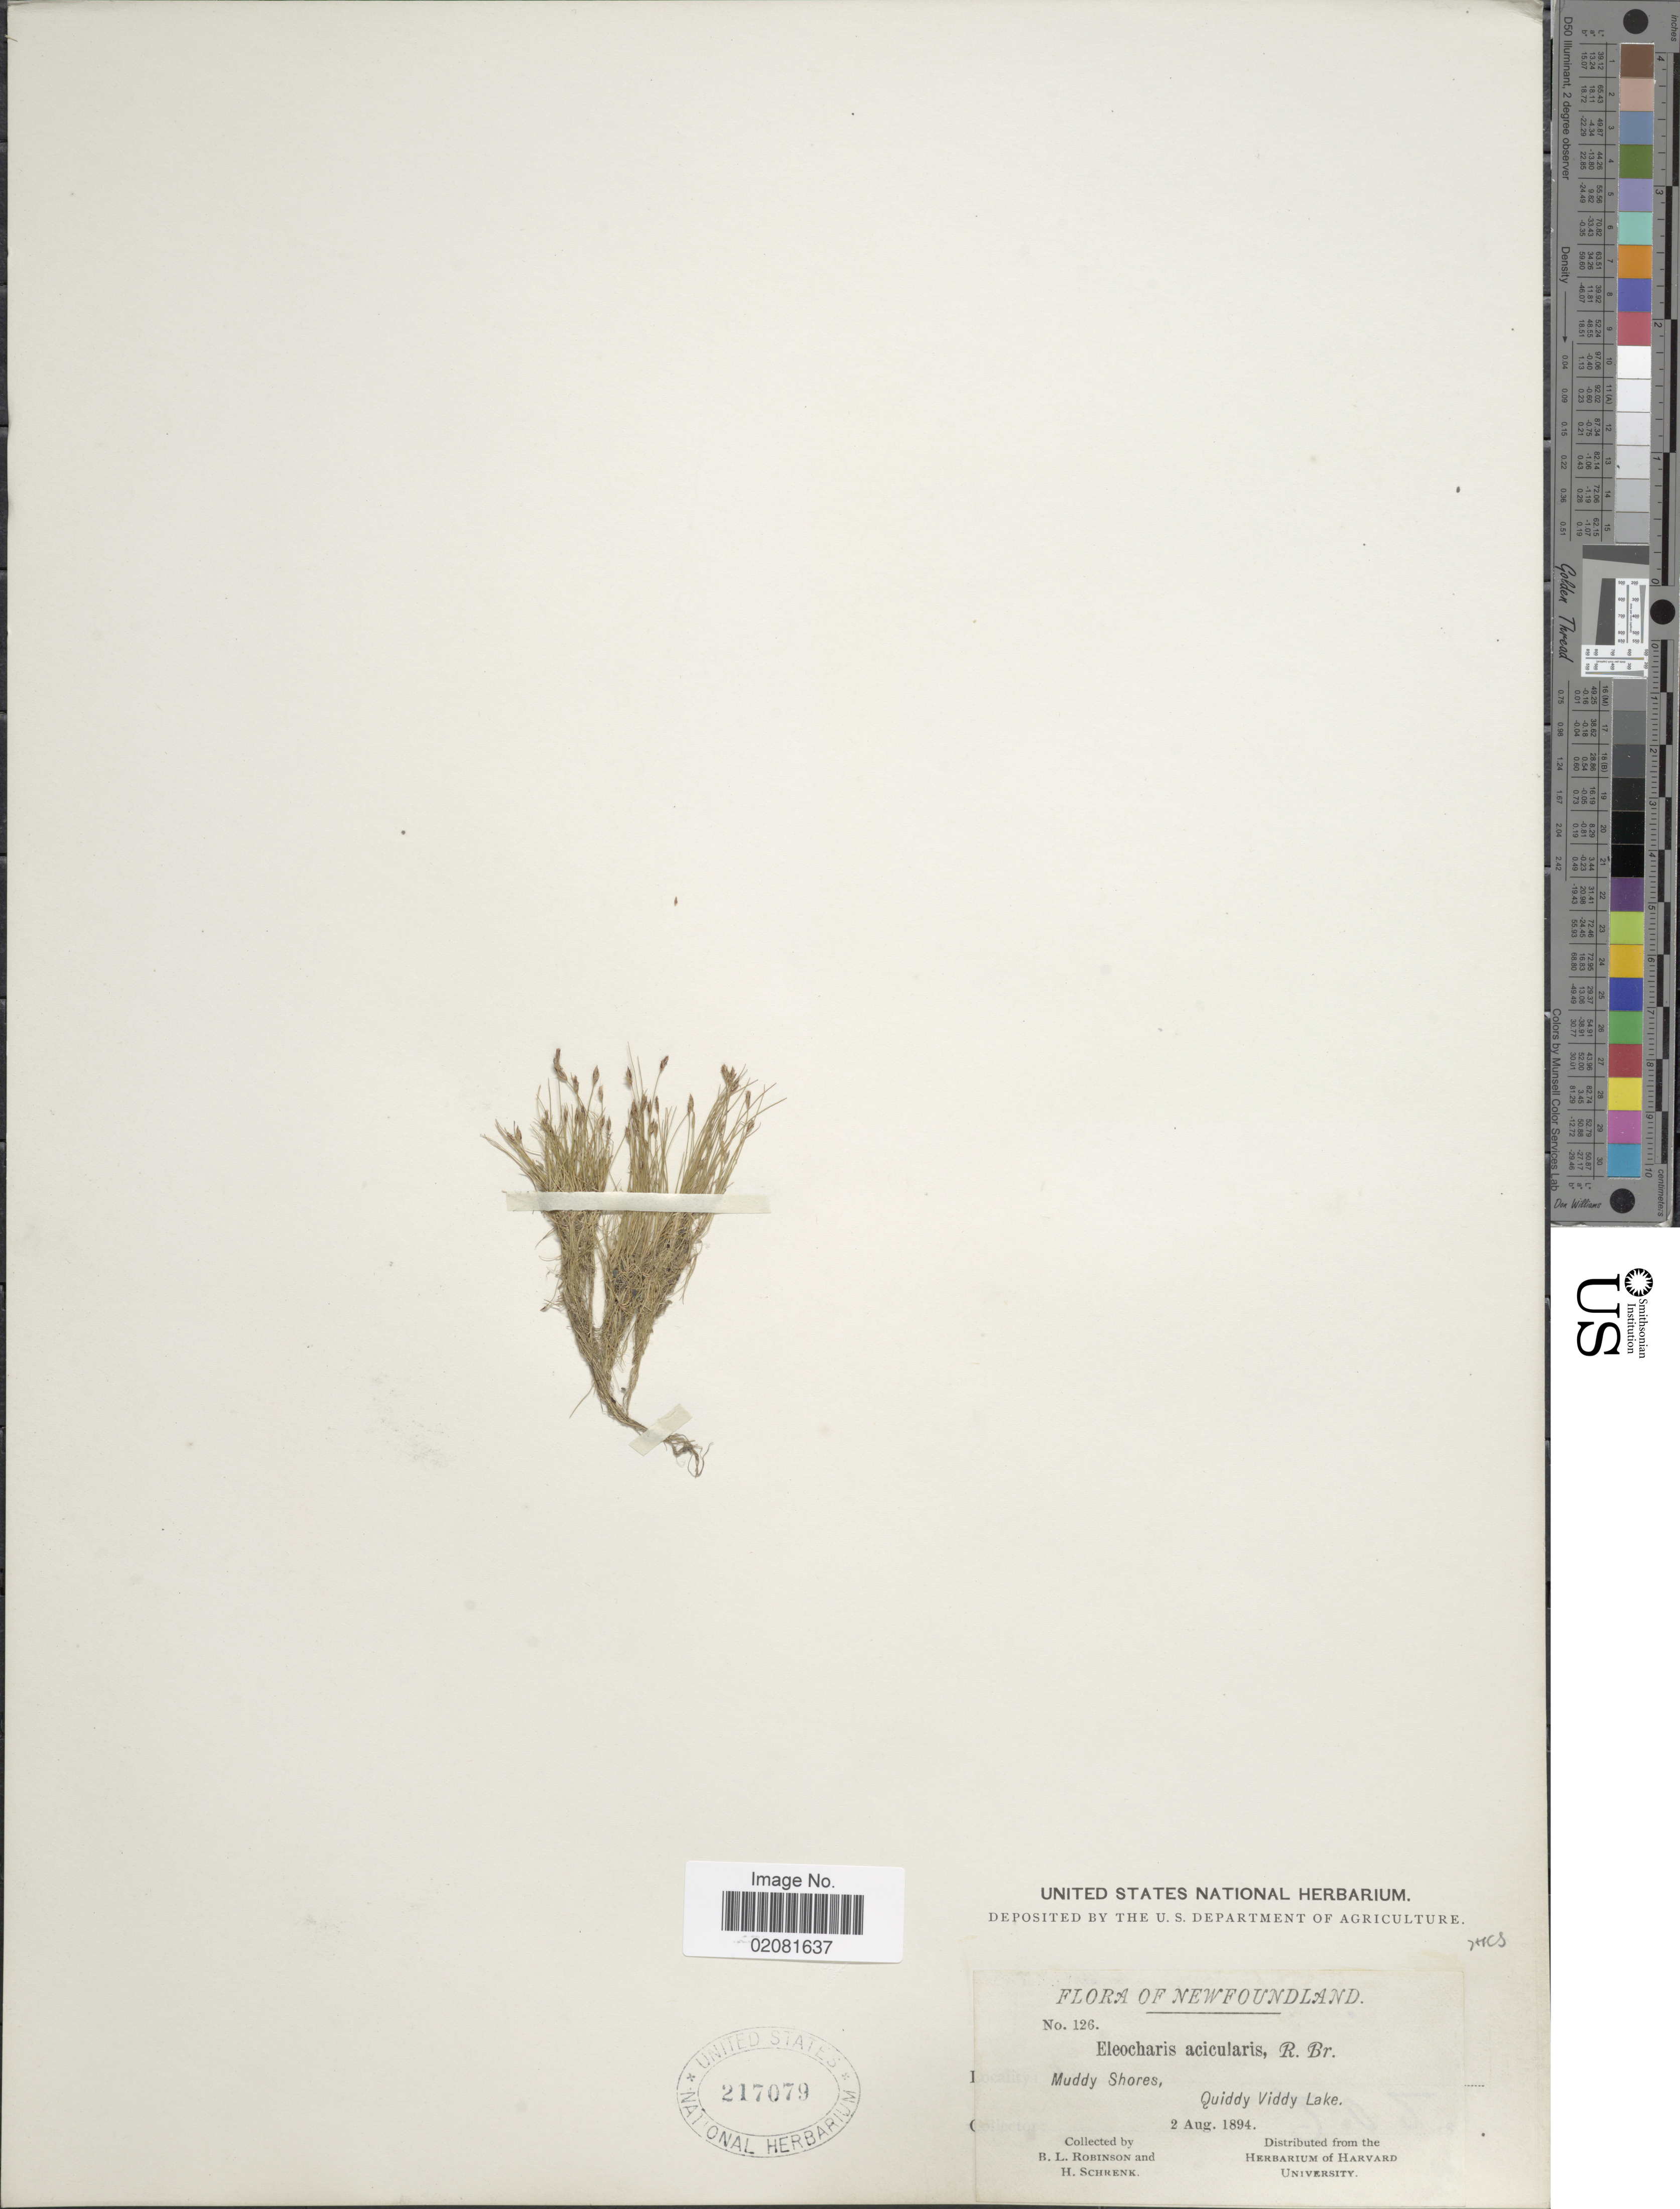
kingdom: Plantae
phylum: Tracheophyta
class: Liliopsida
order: Poales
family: Cyperaceae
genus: Eleocharis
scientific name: Eleocharis acicularis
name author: (L.) Roem. & Schult.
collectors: R. L. Robinson & H. v. Schrenk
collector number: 126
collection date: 1894-08-02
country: Canada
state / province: Newfoundland and Labrador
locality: Muddy Shores, Quiddy Viddy Lake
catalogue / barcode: US 217079